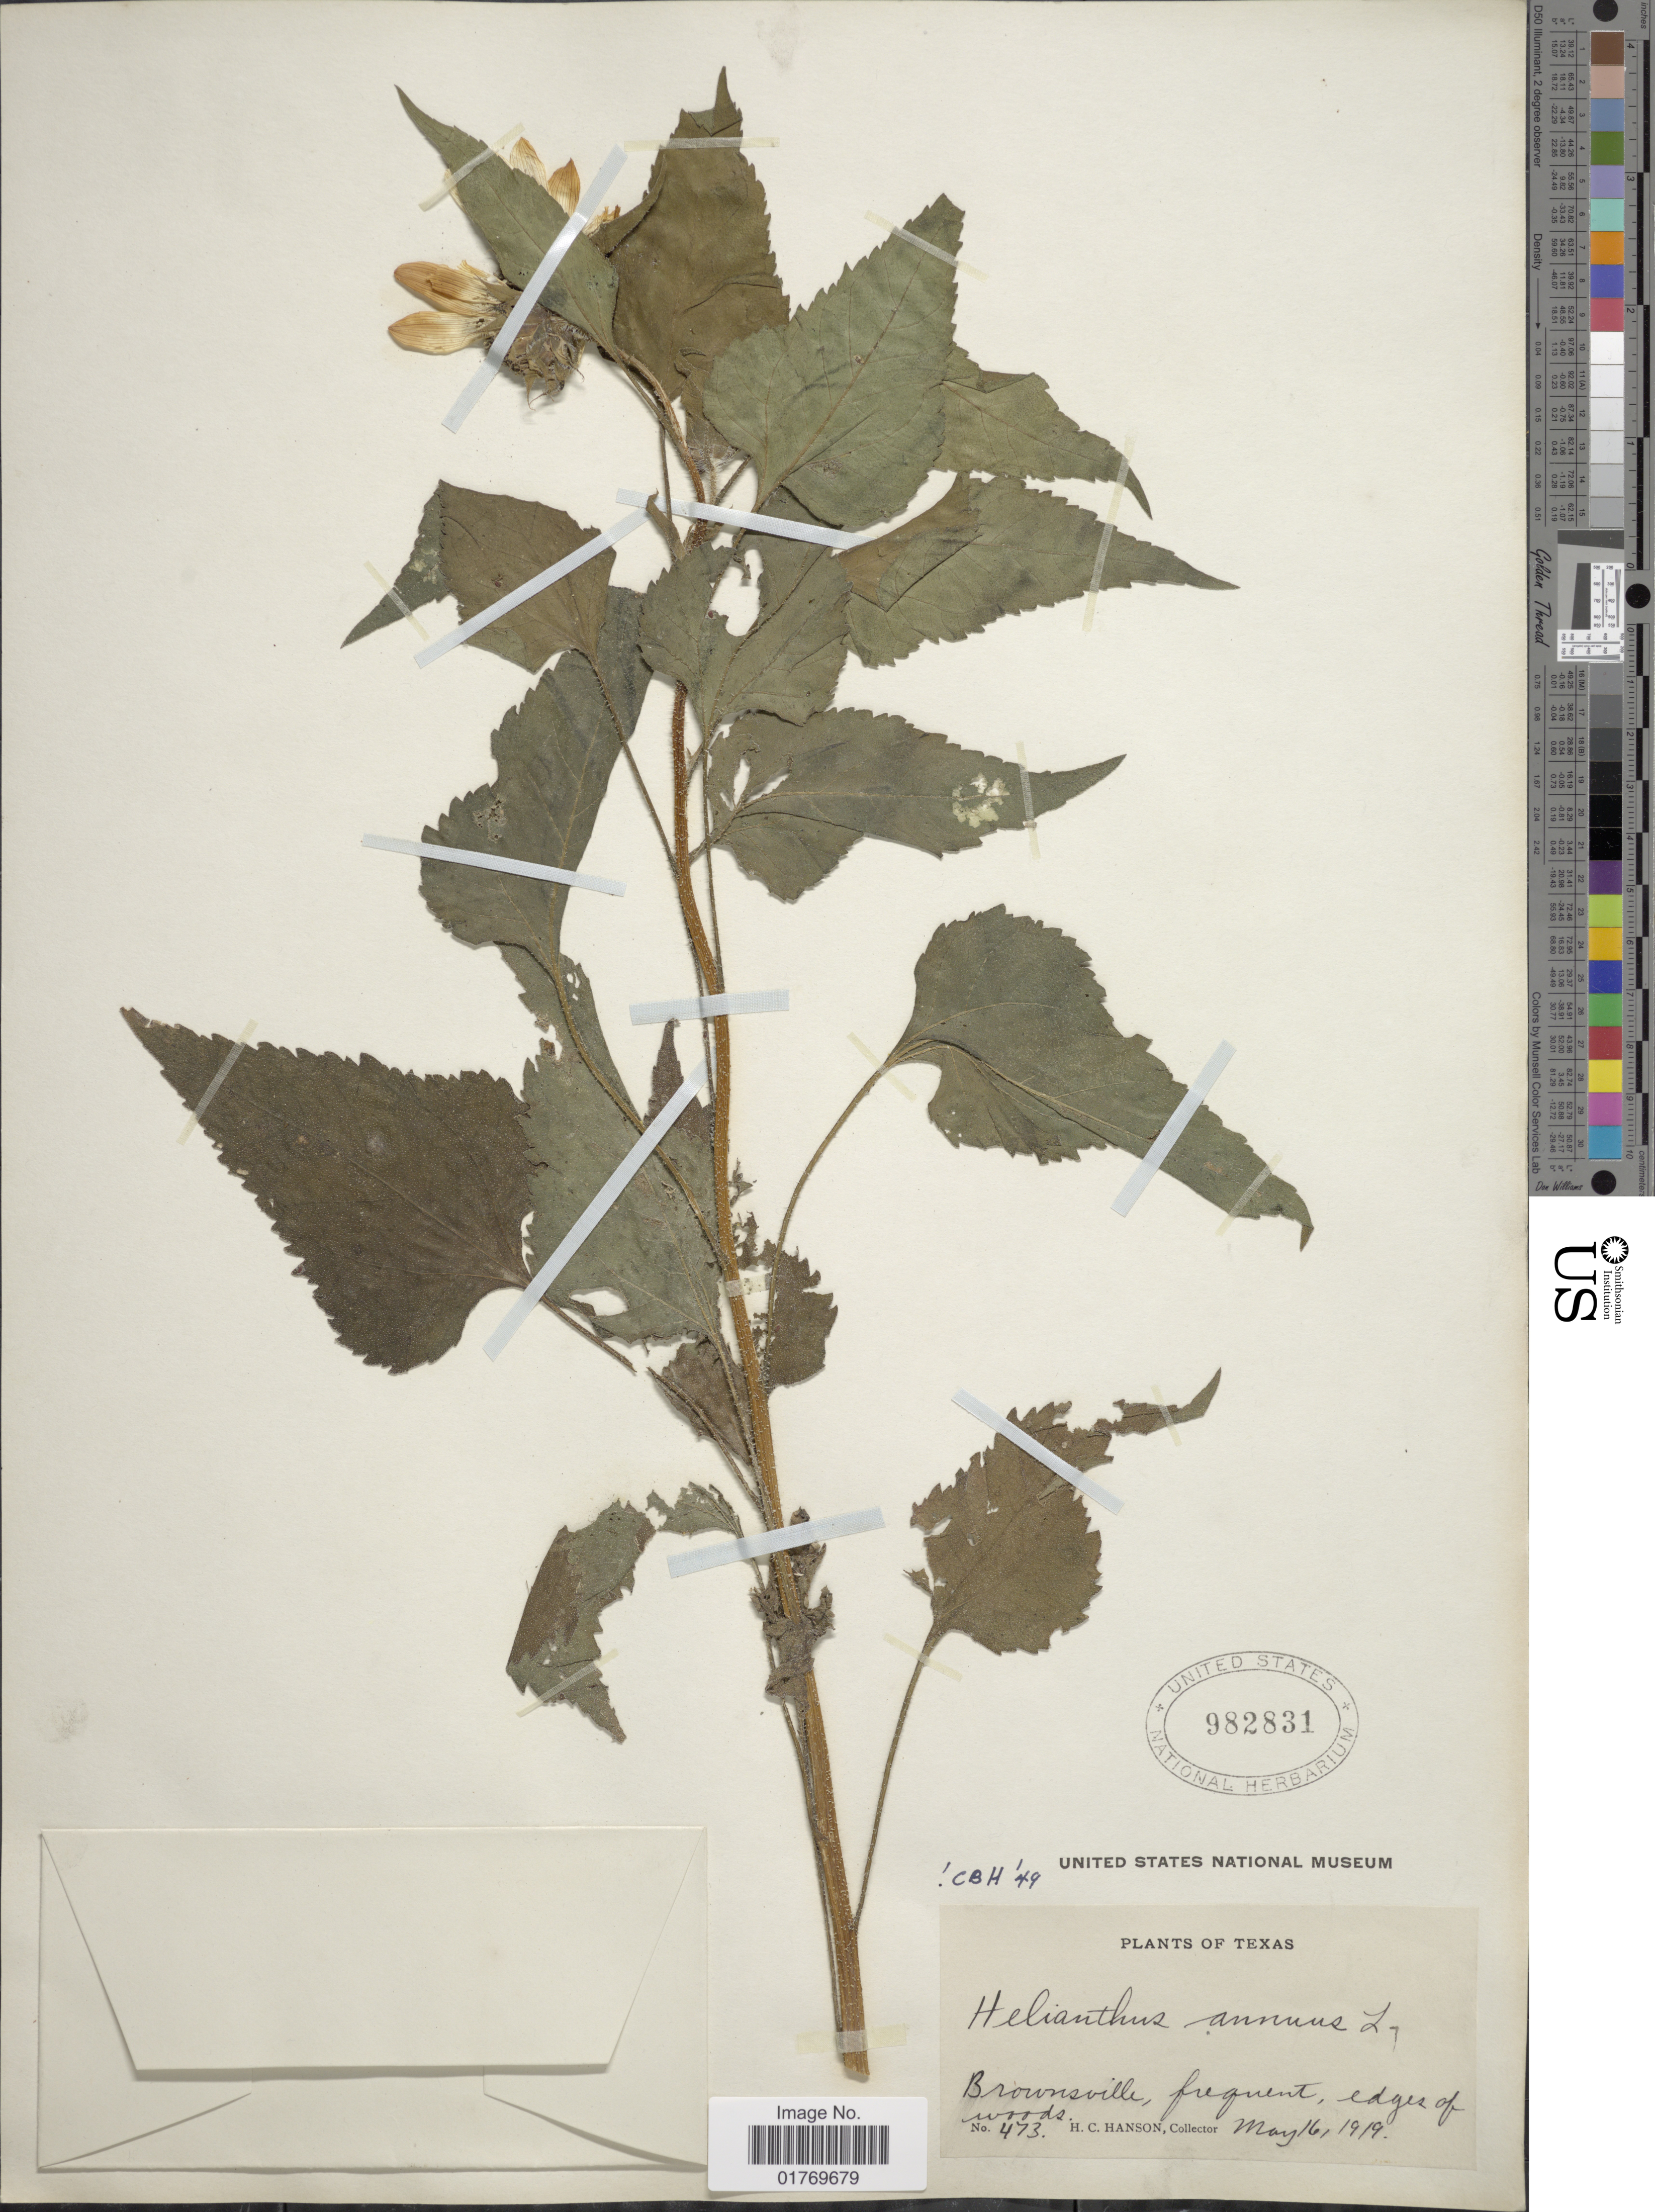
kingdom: Plantae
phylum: Tracheophyta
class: Magnoliopsida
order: Asterales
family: Asteraceae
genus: Helianthus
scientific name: Helianthus annuus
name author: L.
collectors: H. Hanson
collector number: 473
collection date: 1919-05-16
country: United States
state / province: Texas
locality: Brownsville, frequent, edges of woods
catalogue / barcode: US 982831